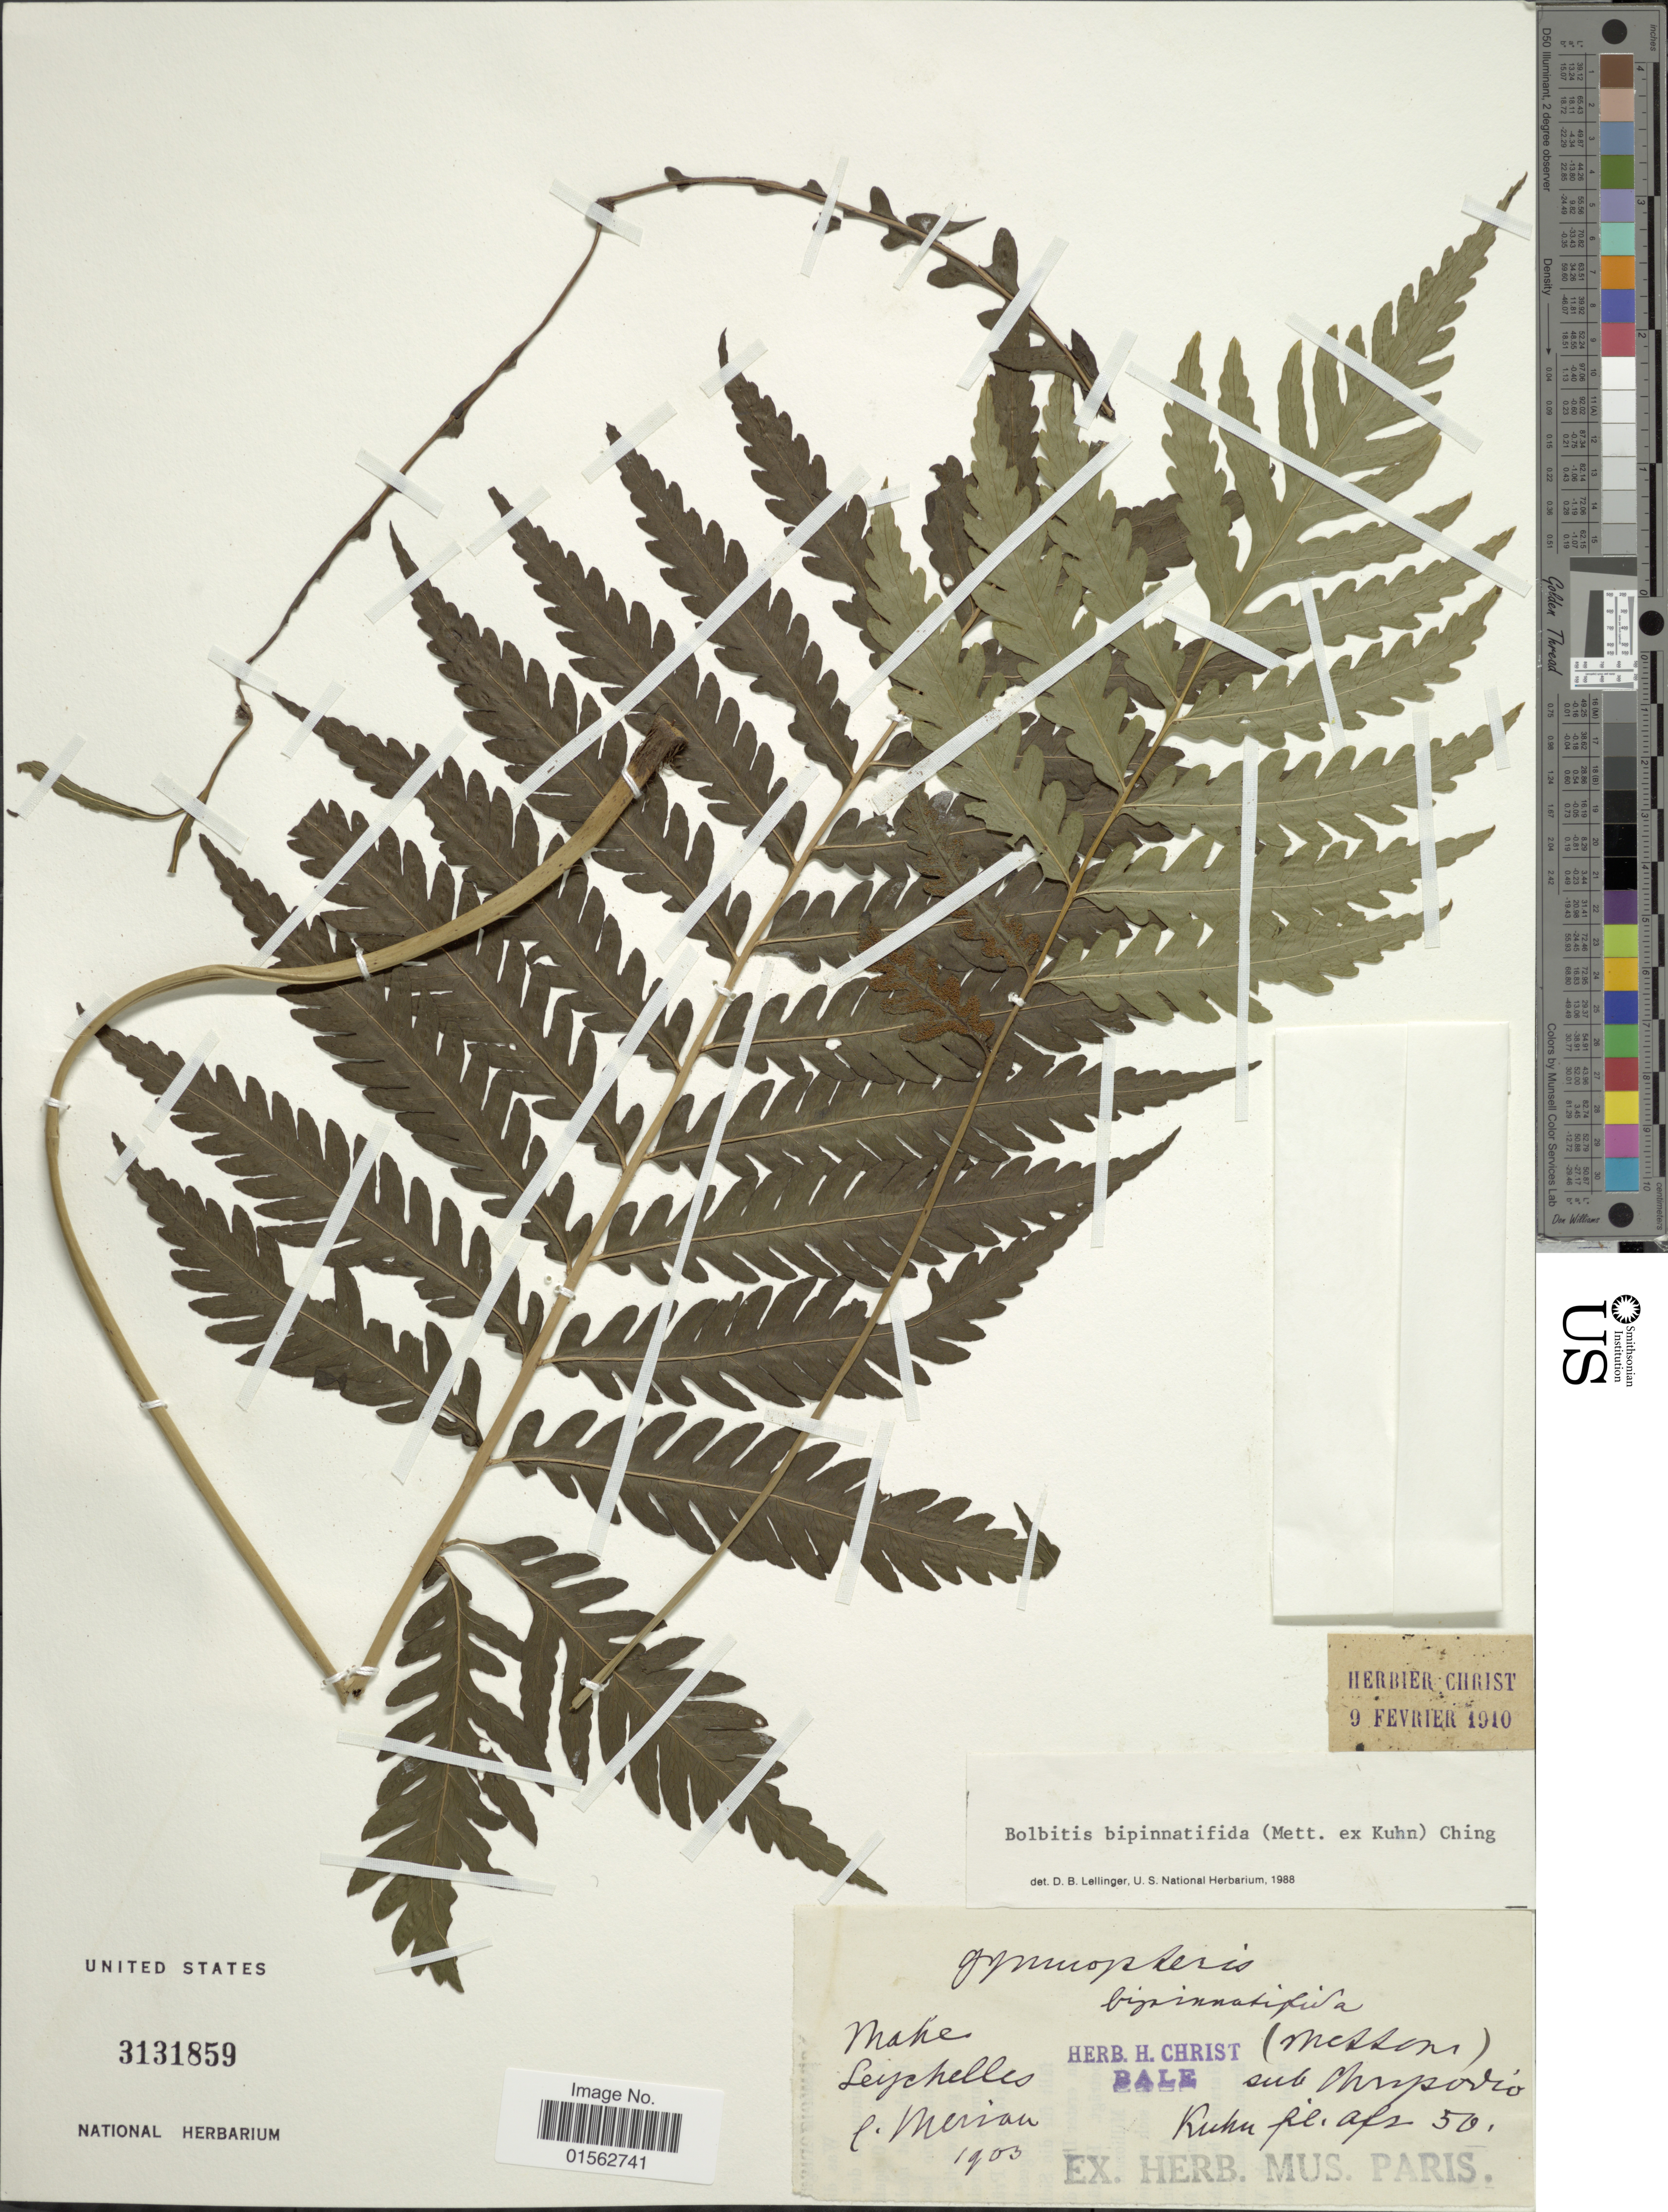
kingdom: Plantae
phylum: Tracheophyta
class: Polypodiopsida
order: Polypodiales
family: Dryopteridaceae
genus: Bolbitis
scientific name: Bolbitis bipinnatifida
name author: (Mett. ex Kuhn) Ching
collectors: Merian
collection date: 1903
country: Seychelles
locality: Make, Seychelles, sub Chrisporio, Kuhu fil. afs [interpreted]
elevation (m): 15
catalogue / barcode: US 3131859